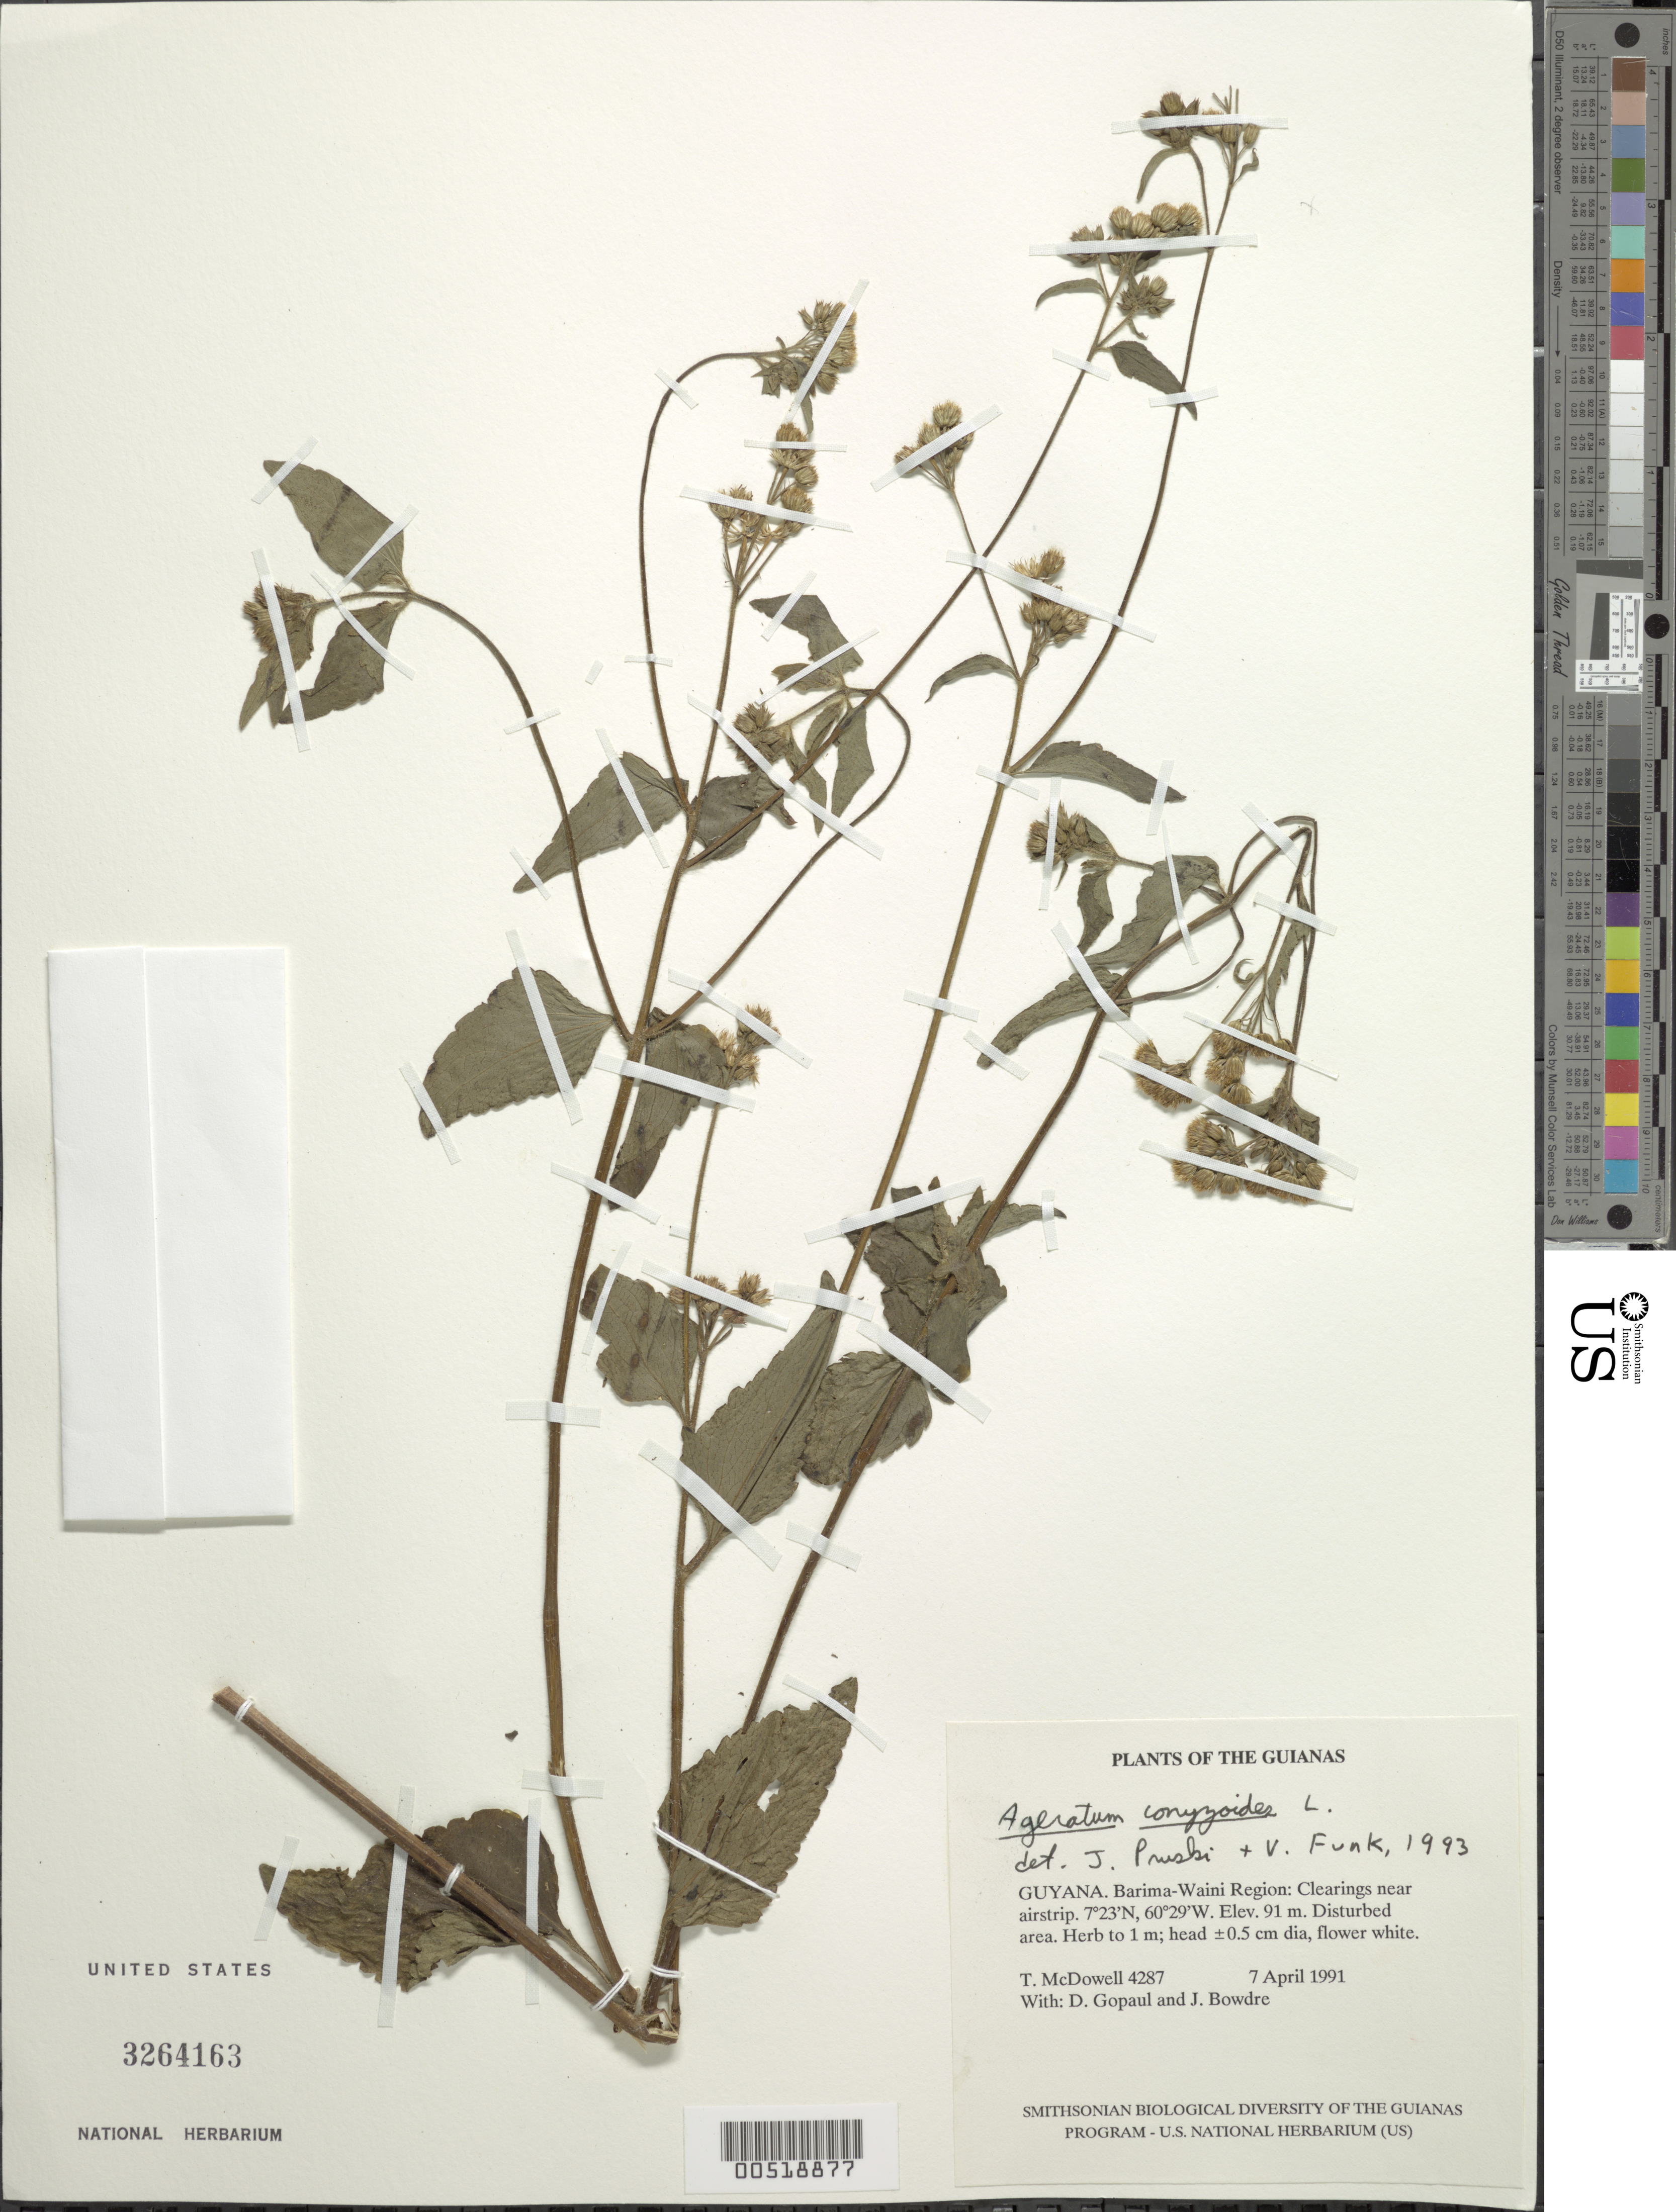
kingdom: Plantae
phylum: Tracheophyta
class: Magnoliopsida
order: Asterales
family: Asteraceae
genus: Ageratum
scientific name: Ageratum conyzoides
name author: L.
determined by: Pruski, J. F.; Funk, V. A.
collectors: T. McDowell, D. Gopaul & J. Bowdre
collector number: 4287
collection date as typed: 7 April 1991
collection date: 1991-04-07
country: Guyana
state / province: Barima-Waini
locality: Baramita. Clearings near airstrip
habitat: Disturbed area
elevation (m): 91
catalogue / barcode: US 3264163